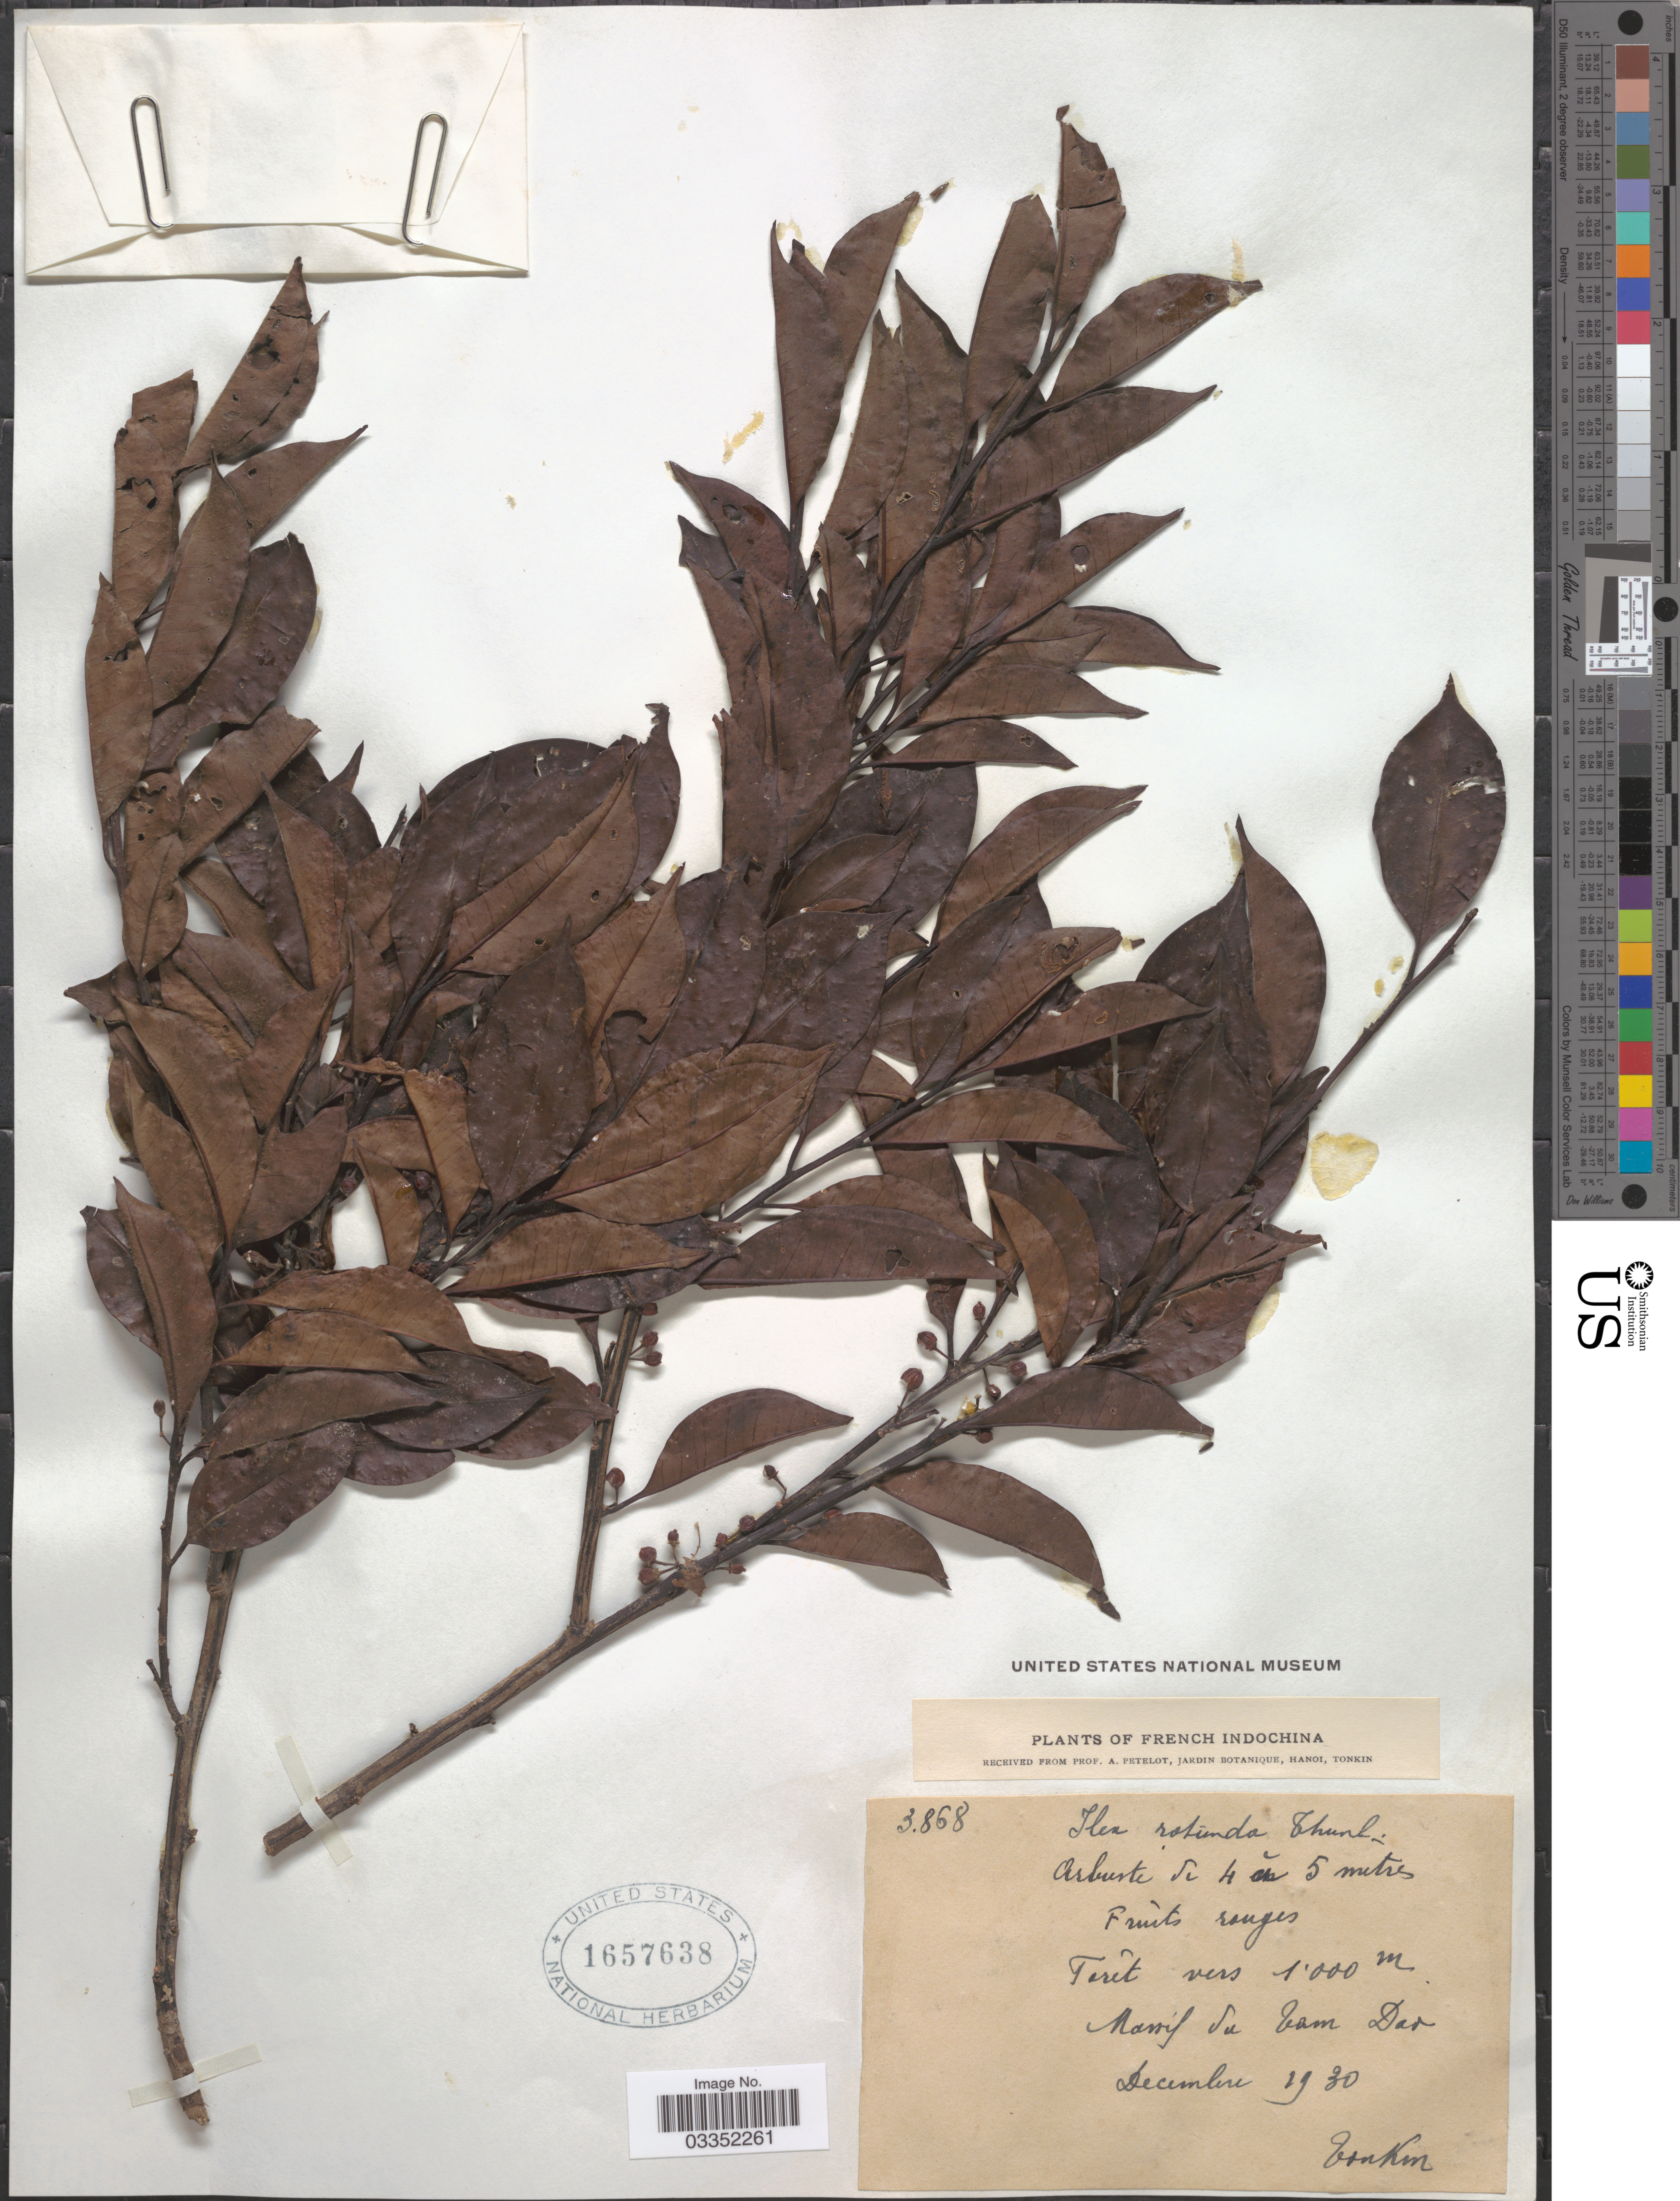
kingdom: Plantae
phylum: Tracheophyta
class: Magnoliopsida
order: Aquifoliales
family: Aquifoliaceae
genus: Ilex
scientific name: Ilex rotunda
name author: Thunb.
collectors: A. Petelot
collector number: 3868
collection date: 1930-12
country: Vietnam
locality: French Indochina, Massif du Tam Dao.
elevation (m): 1000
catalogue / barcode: US 1657638